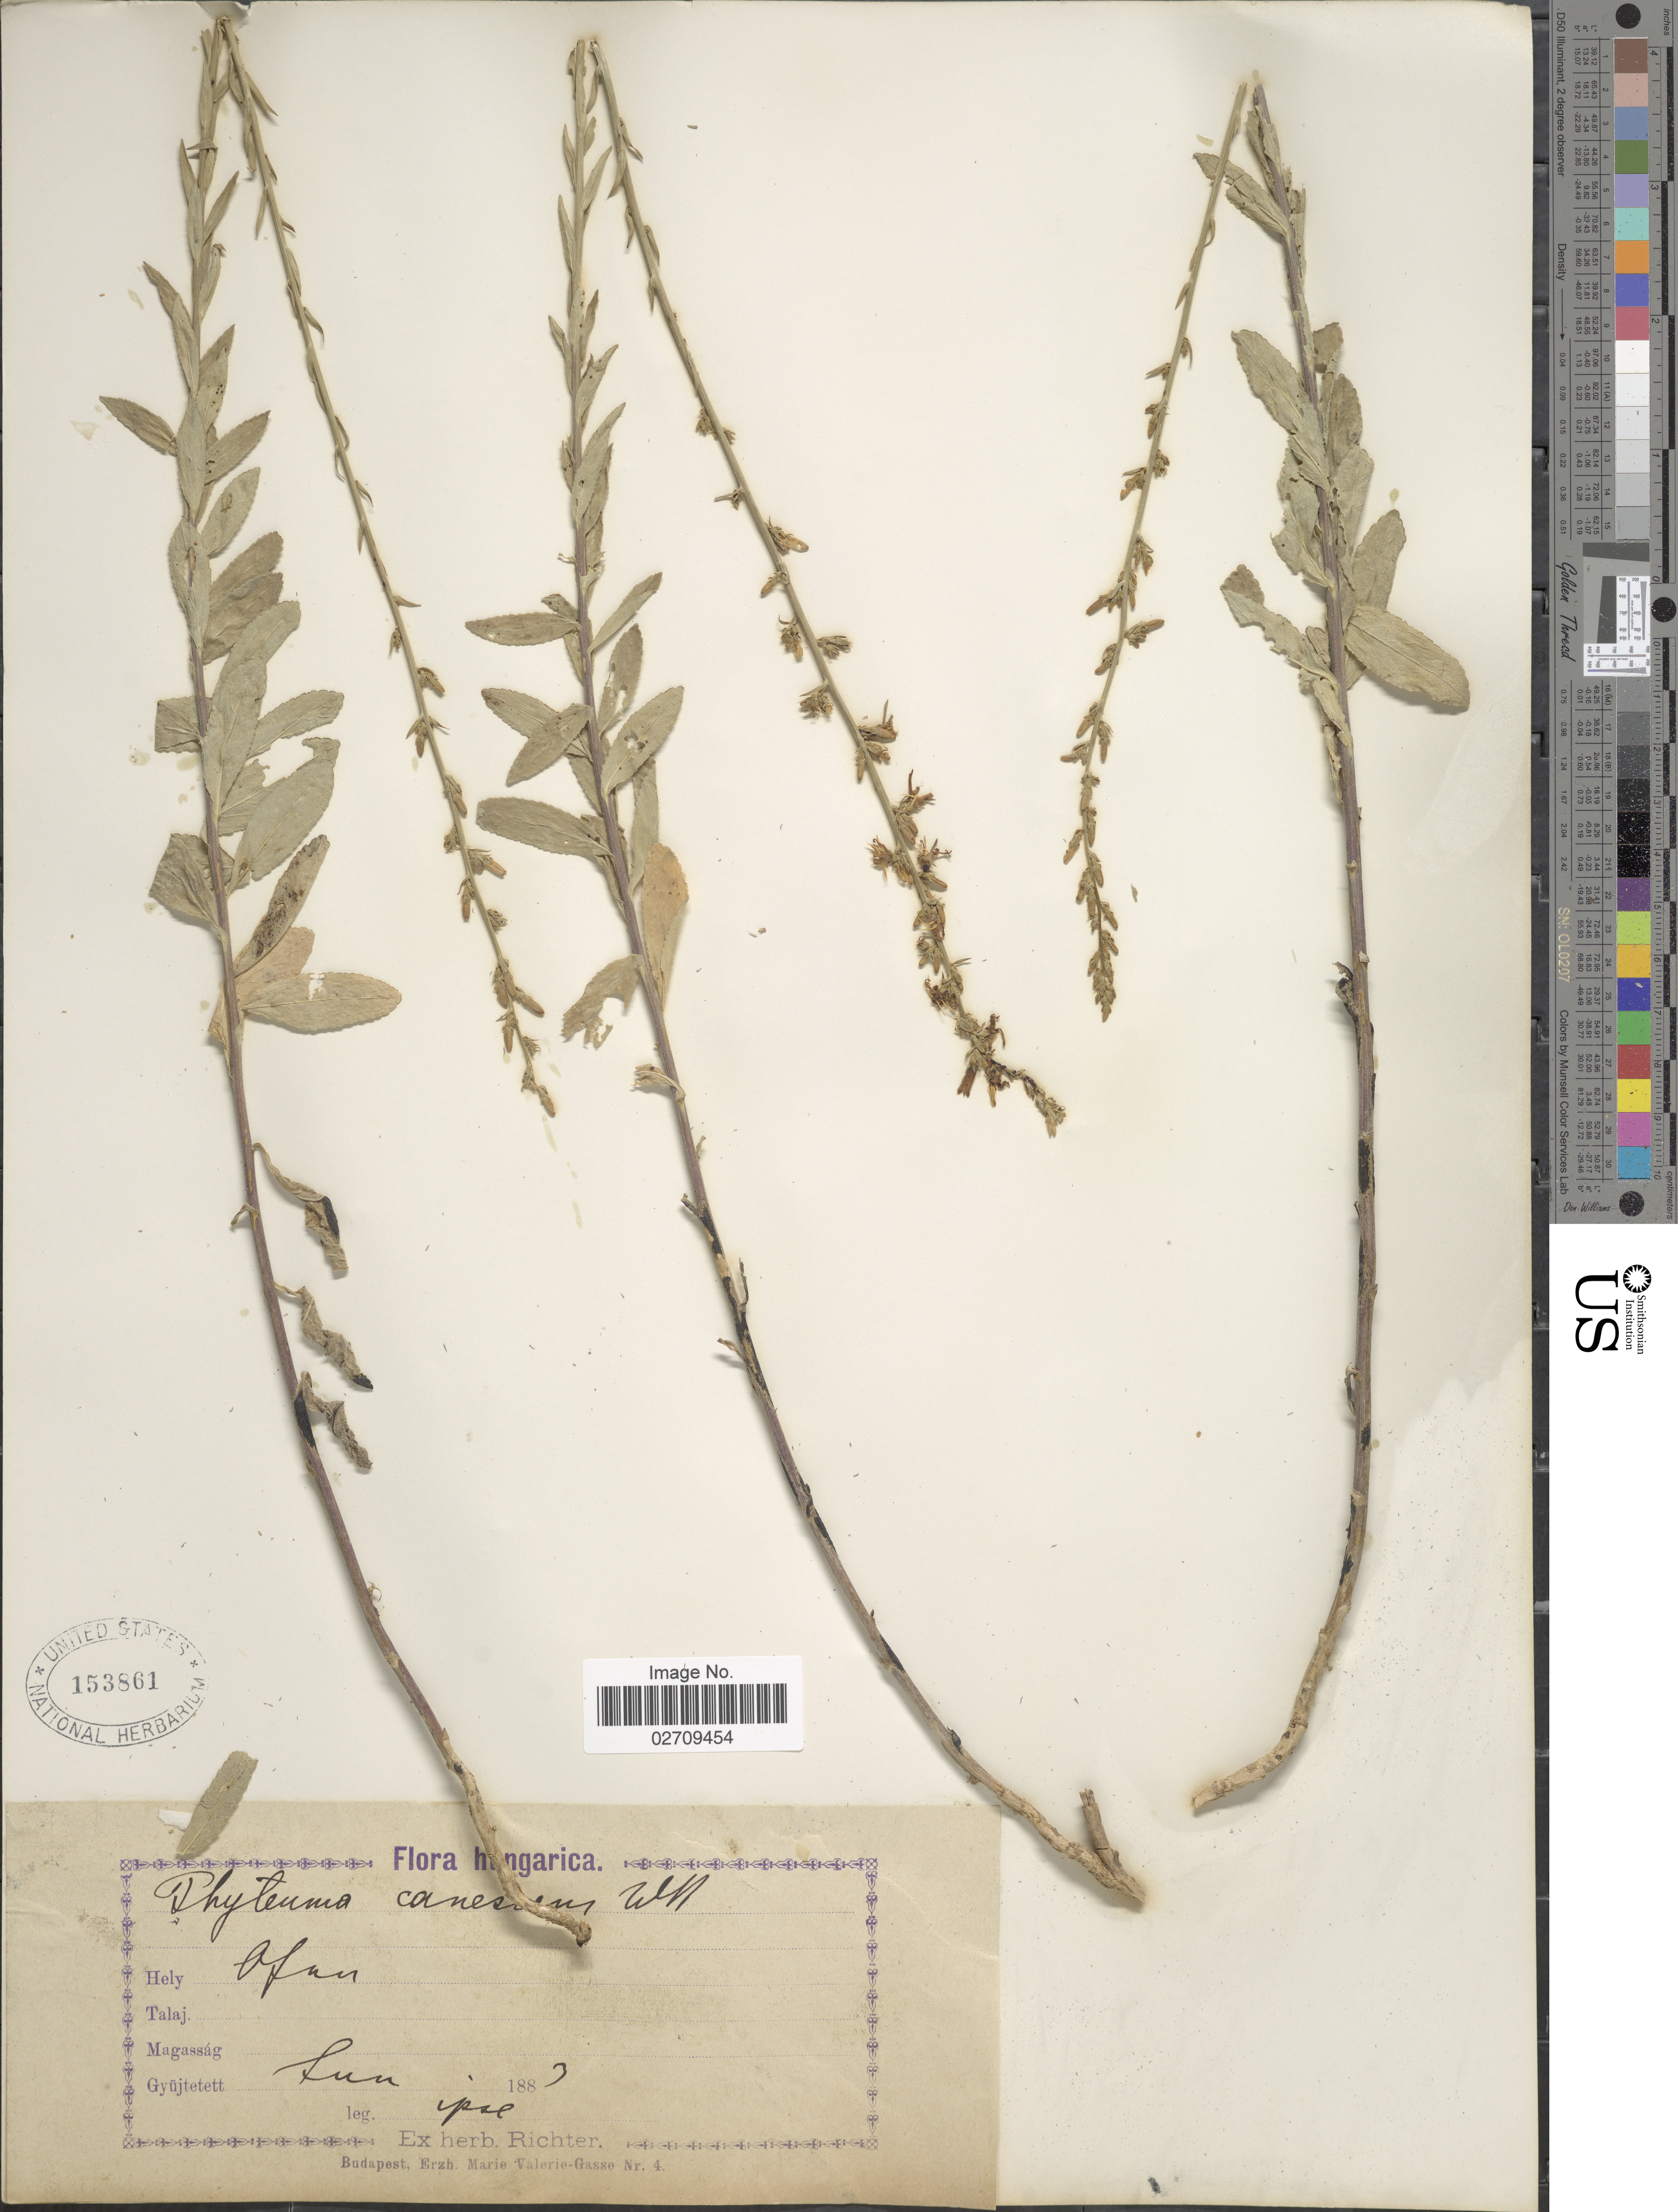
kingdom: Plantae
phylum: Tracheophyta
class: Magnoliopsida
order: Asterales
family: Campanulaceae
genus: Asyneuma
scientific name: Asyneuma canescens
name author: (Waldst. & Kit.) Griseb. & Schenk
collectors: Richter Herbarium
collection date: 1883-06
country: Hungary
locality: Afan [interpreted]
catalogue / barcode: US 153861